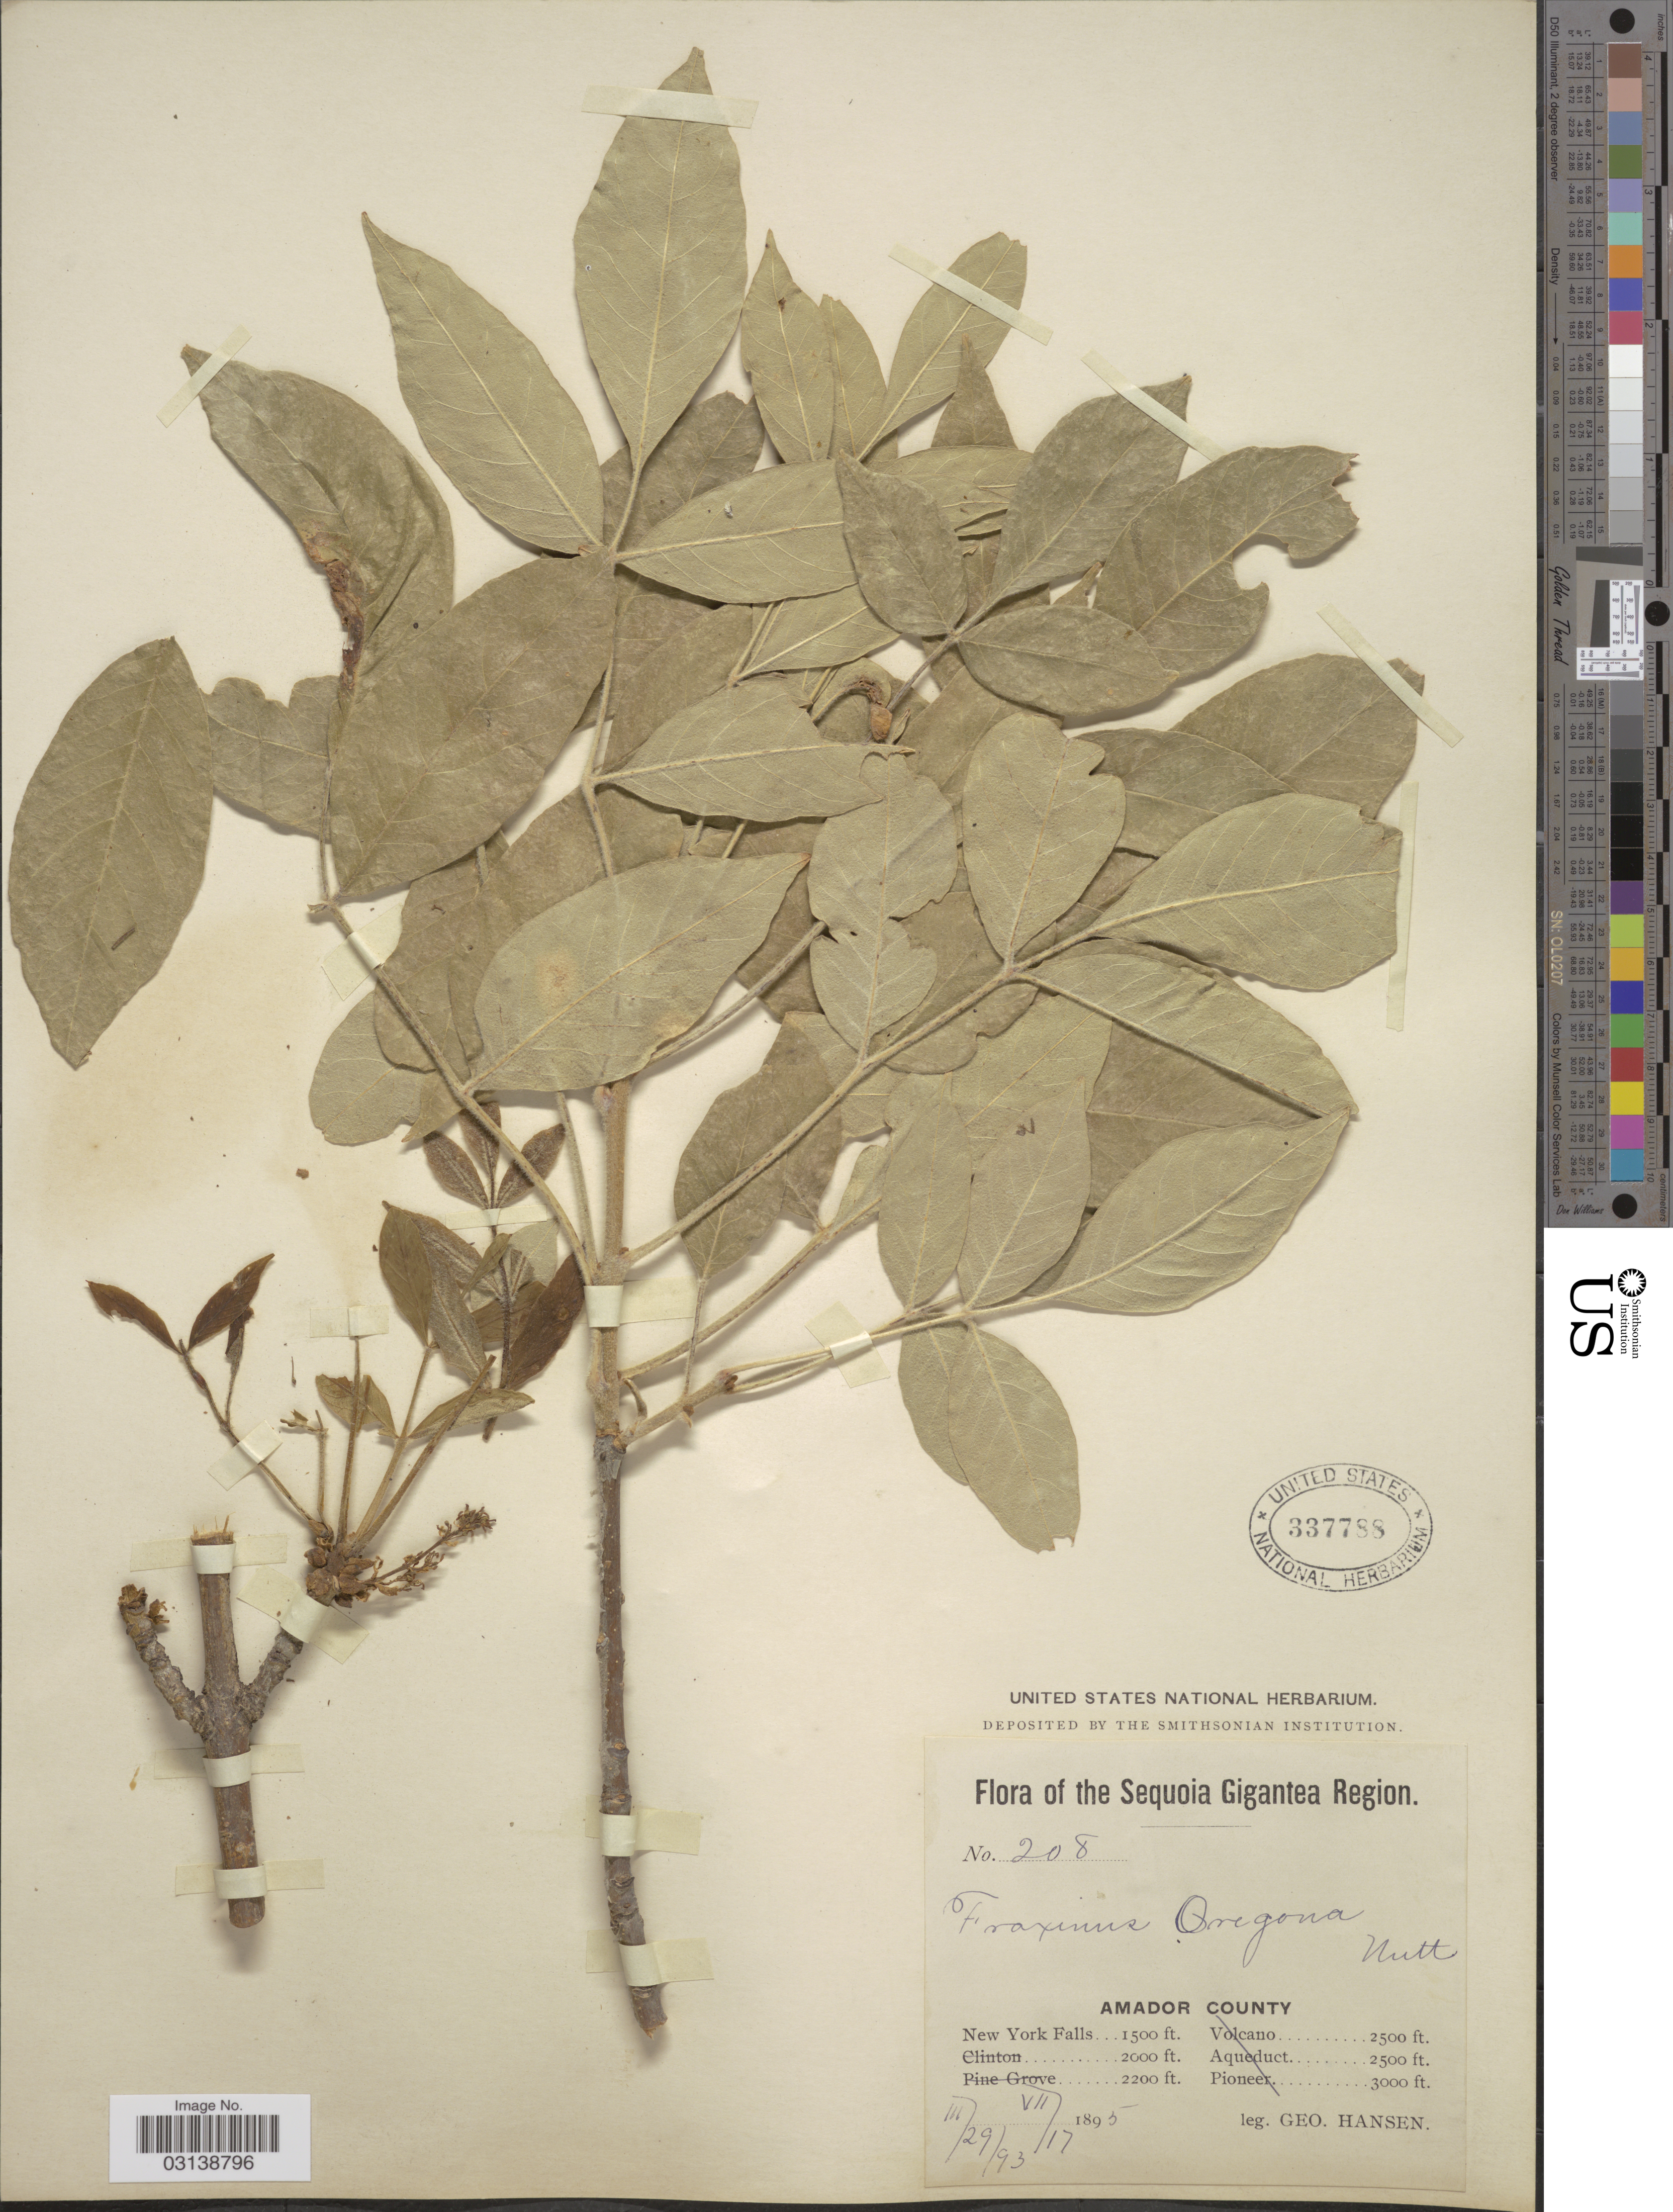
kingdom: Plantae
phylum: Tracheophyta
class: Magnoliopsida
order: Lamiales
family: Oleaceae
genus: Fraxinus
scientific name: Fraxinus latifolia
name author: Benth.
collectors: G. Hansen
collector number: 208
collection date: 1893-03-29/1895-07-17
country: United States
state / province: New York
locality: Sequoia Gigantea Region. Amador County. New York Falls.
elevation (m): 457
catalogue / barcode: US 337788